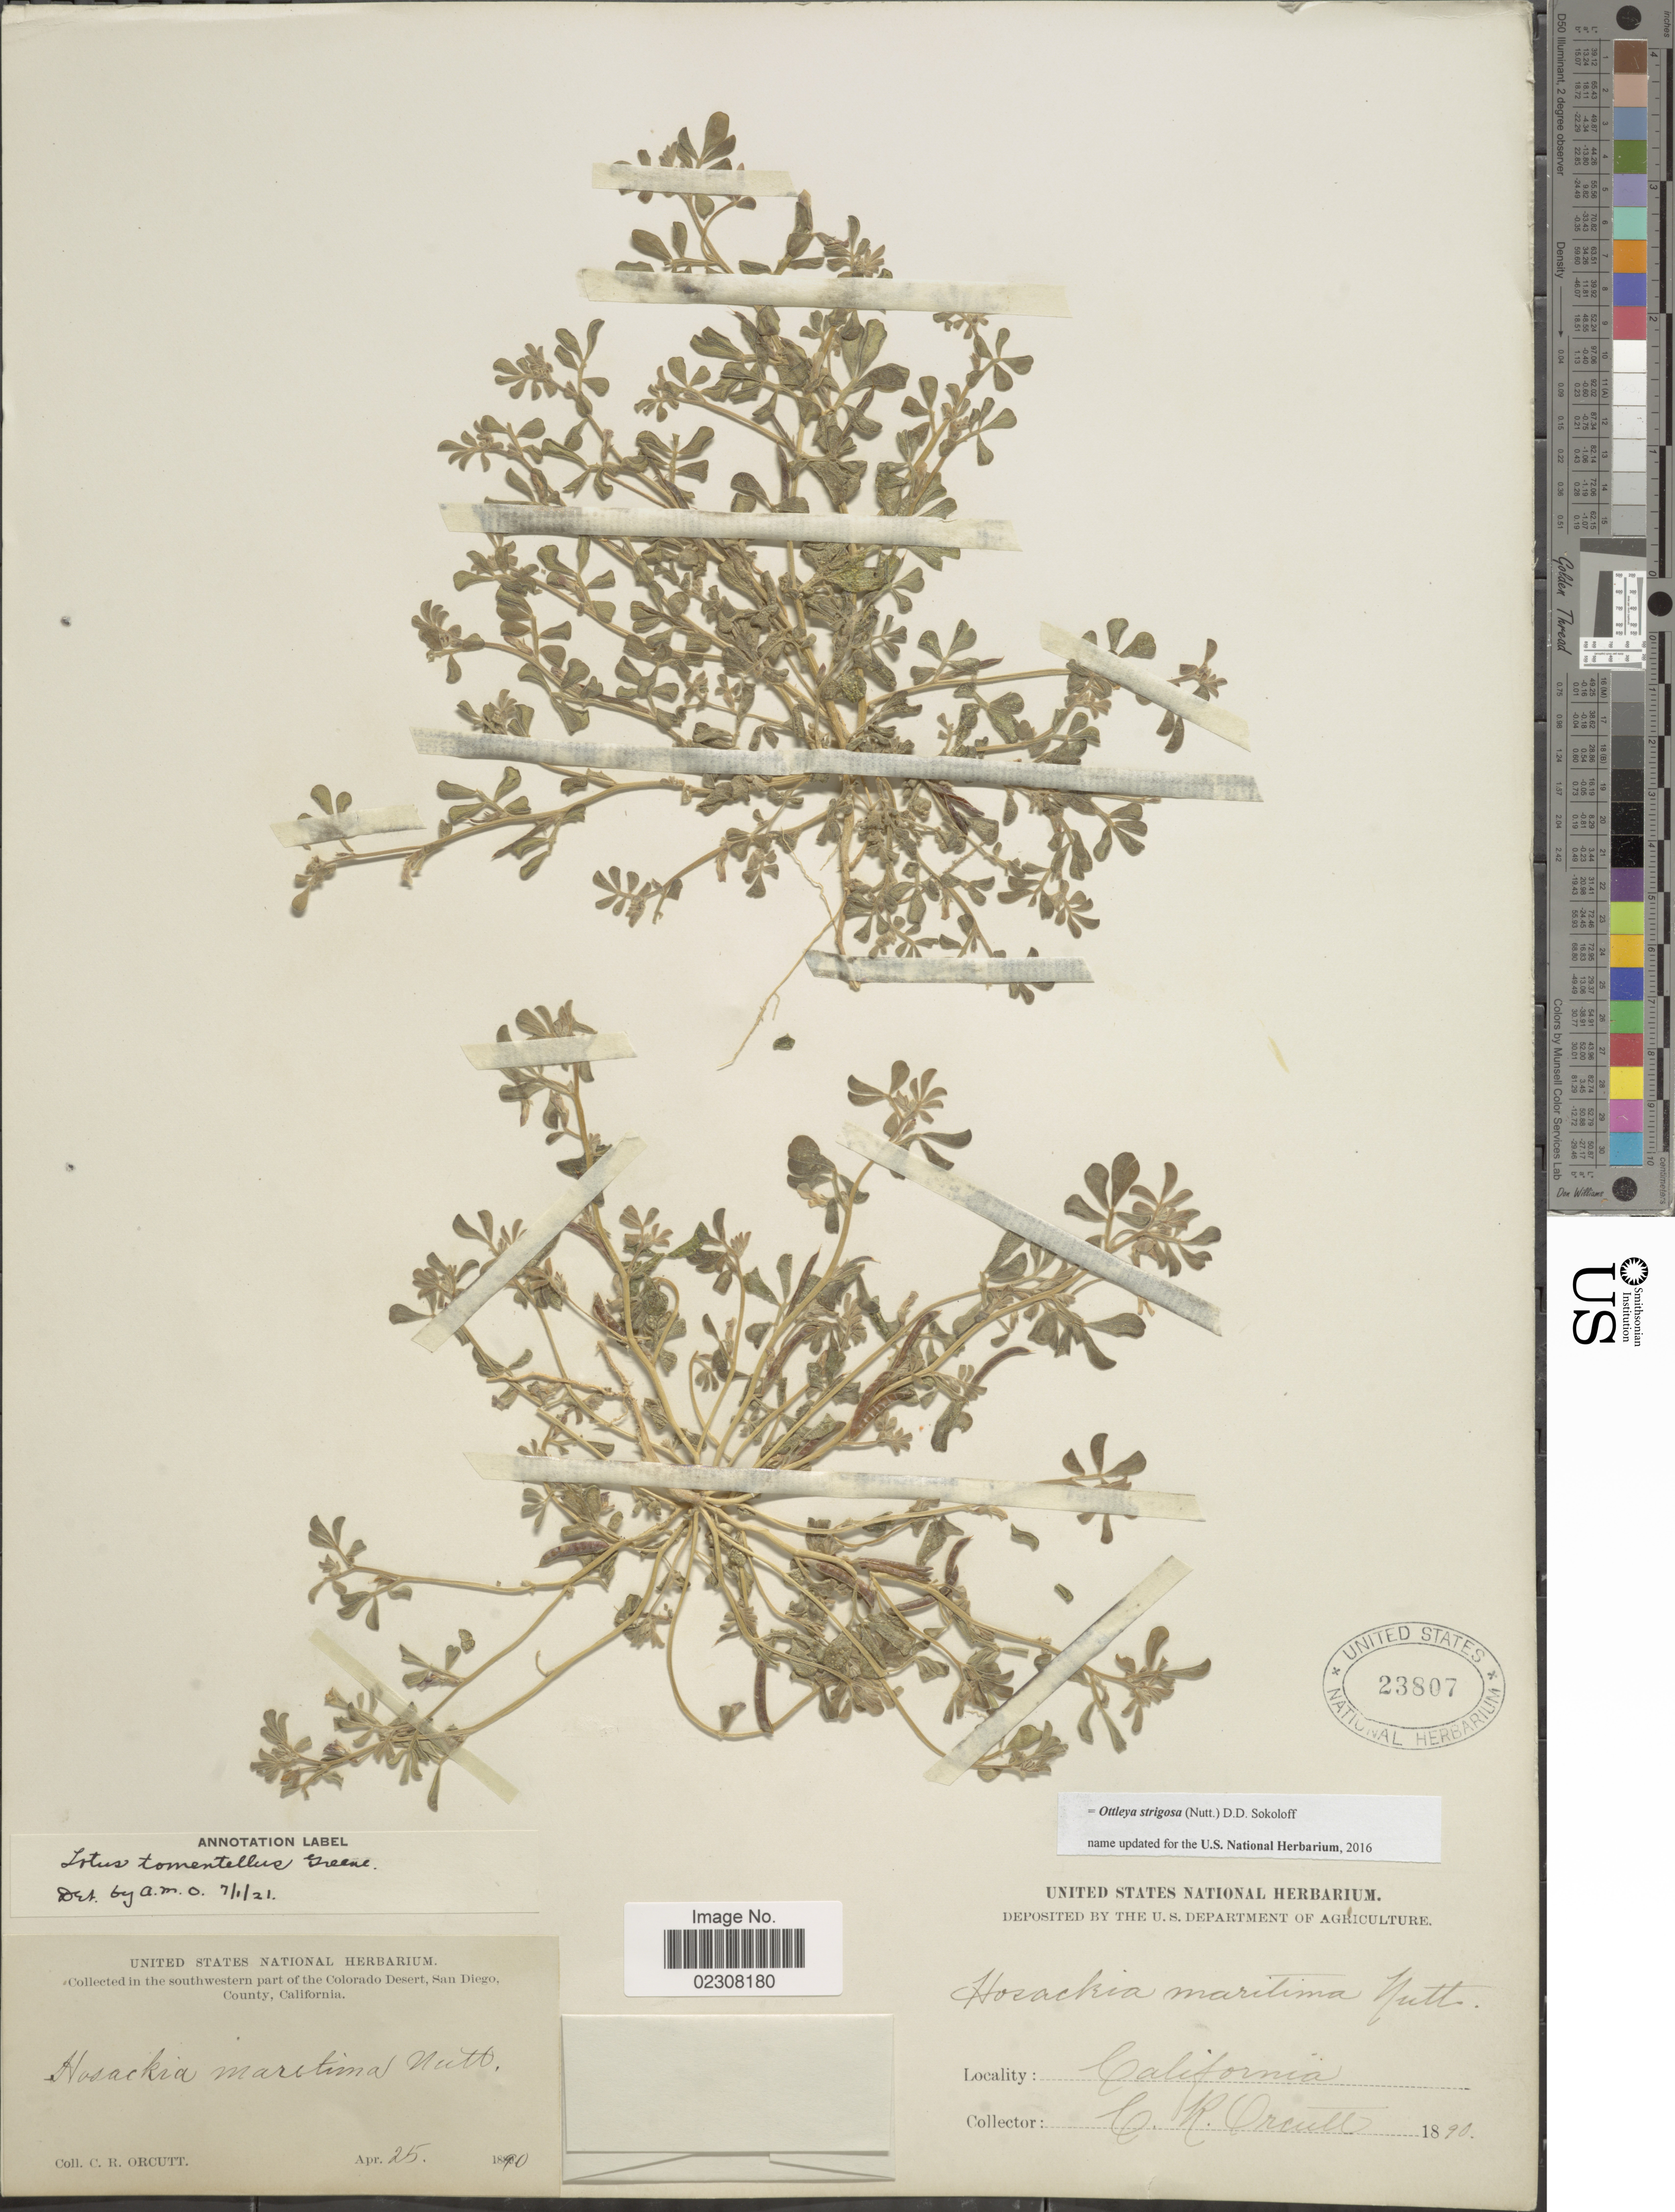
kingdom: Plantae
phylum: Tracheophyta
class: Magnoliopsida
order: Fabales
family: Fabaceae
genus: Ottleya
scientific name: Ottleya strigosa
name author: (Nutt.) D.D. Sokoloff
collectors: C. R. Orcutt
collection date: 1890-04-25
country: United States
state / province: California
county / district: San Diego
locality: Southwestern part of the Colorado Desert, San Diego County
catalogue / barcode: US 23807